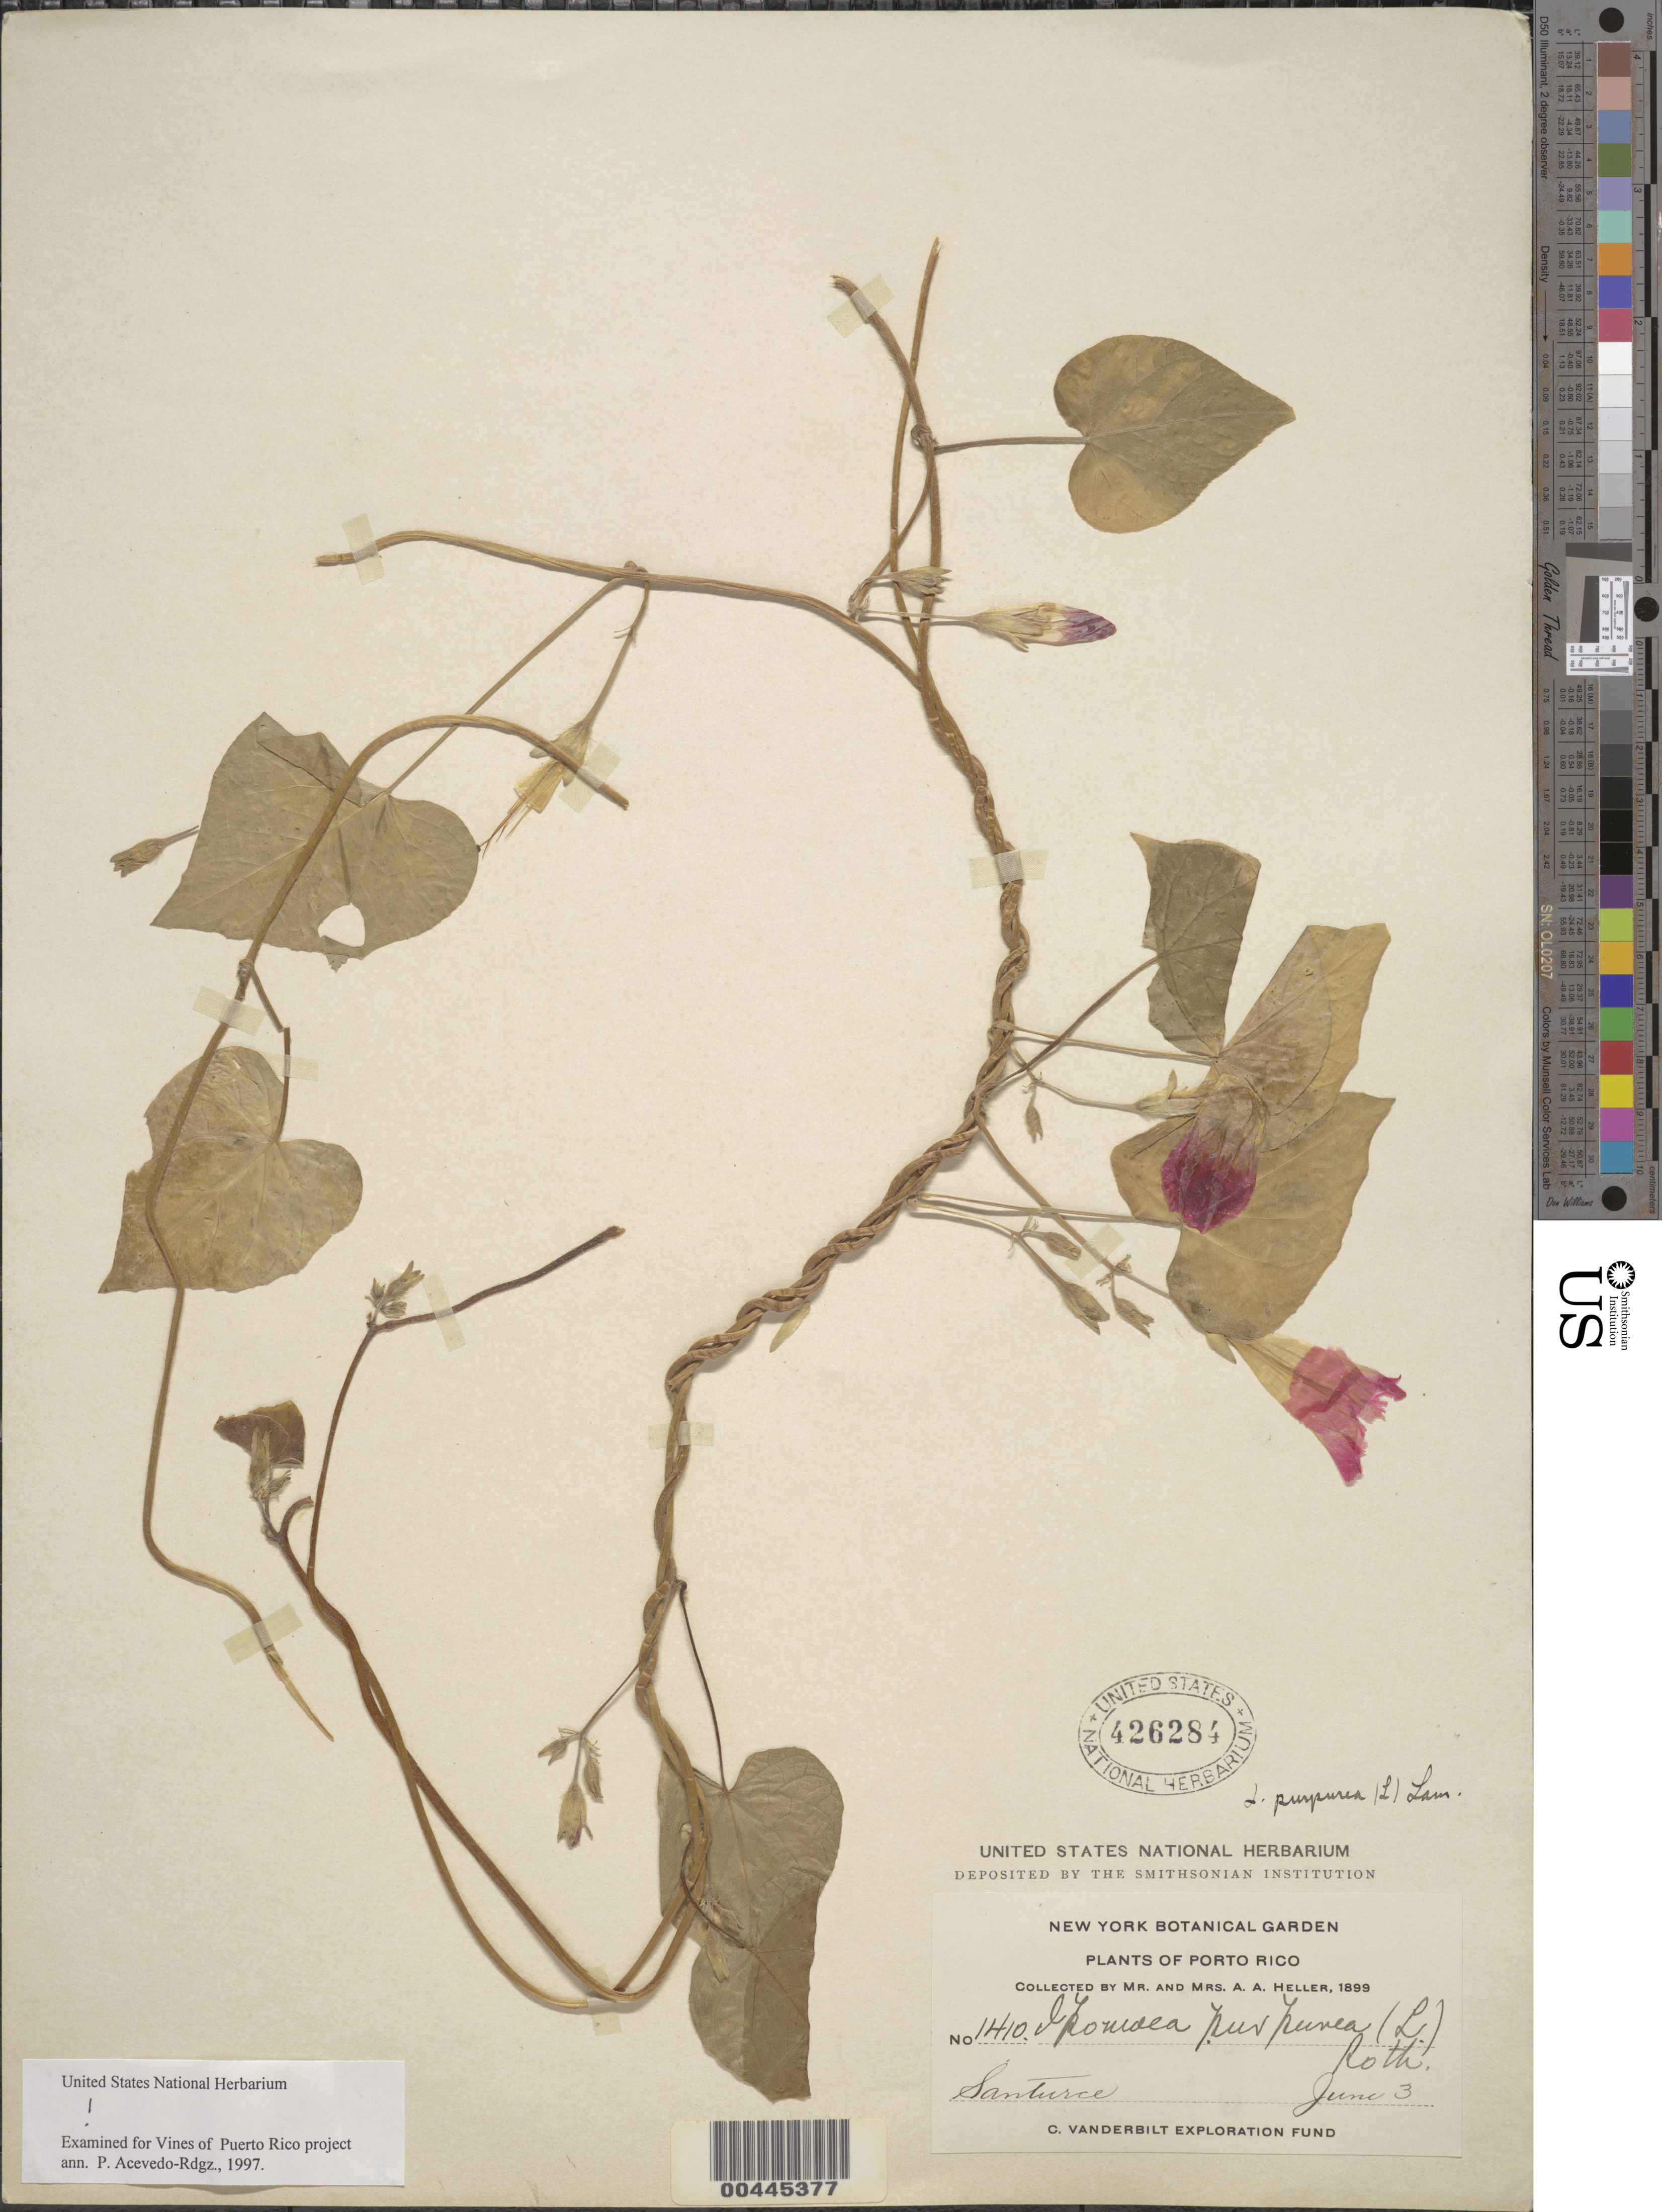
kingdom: Plantae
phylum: Tracheophyta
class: Magnoliopsida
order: Solanales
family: Convolvulaceae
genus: Ipomoea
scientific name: Ipomoea purpurea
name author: (L.) Roth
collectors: A. A. Heller & E. G. Heller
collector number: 1410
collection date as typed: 03 Jun 1899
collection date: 1899-06-03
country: Puerto Rico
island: Greater Antilles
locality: Santurce.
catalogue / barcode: US 426284